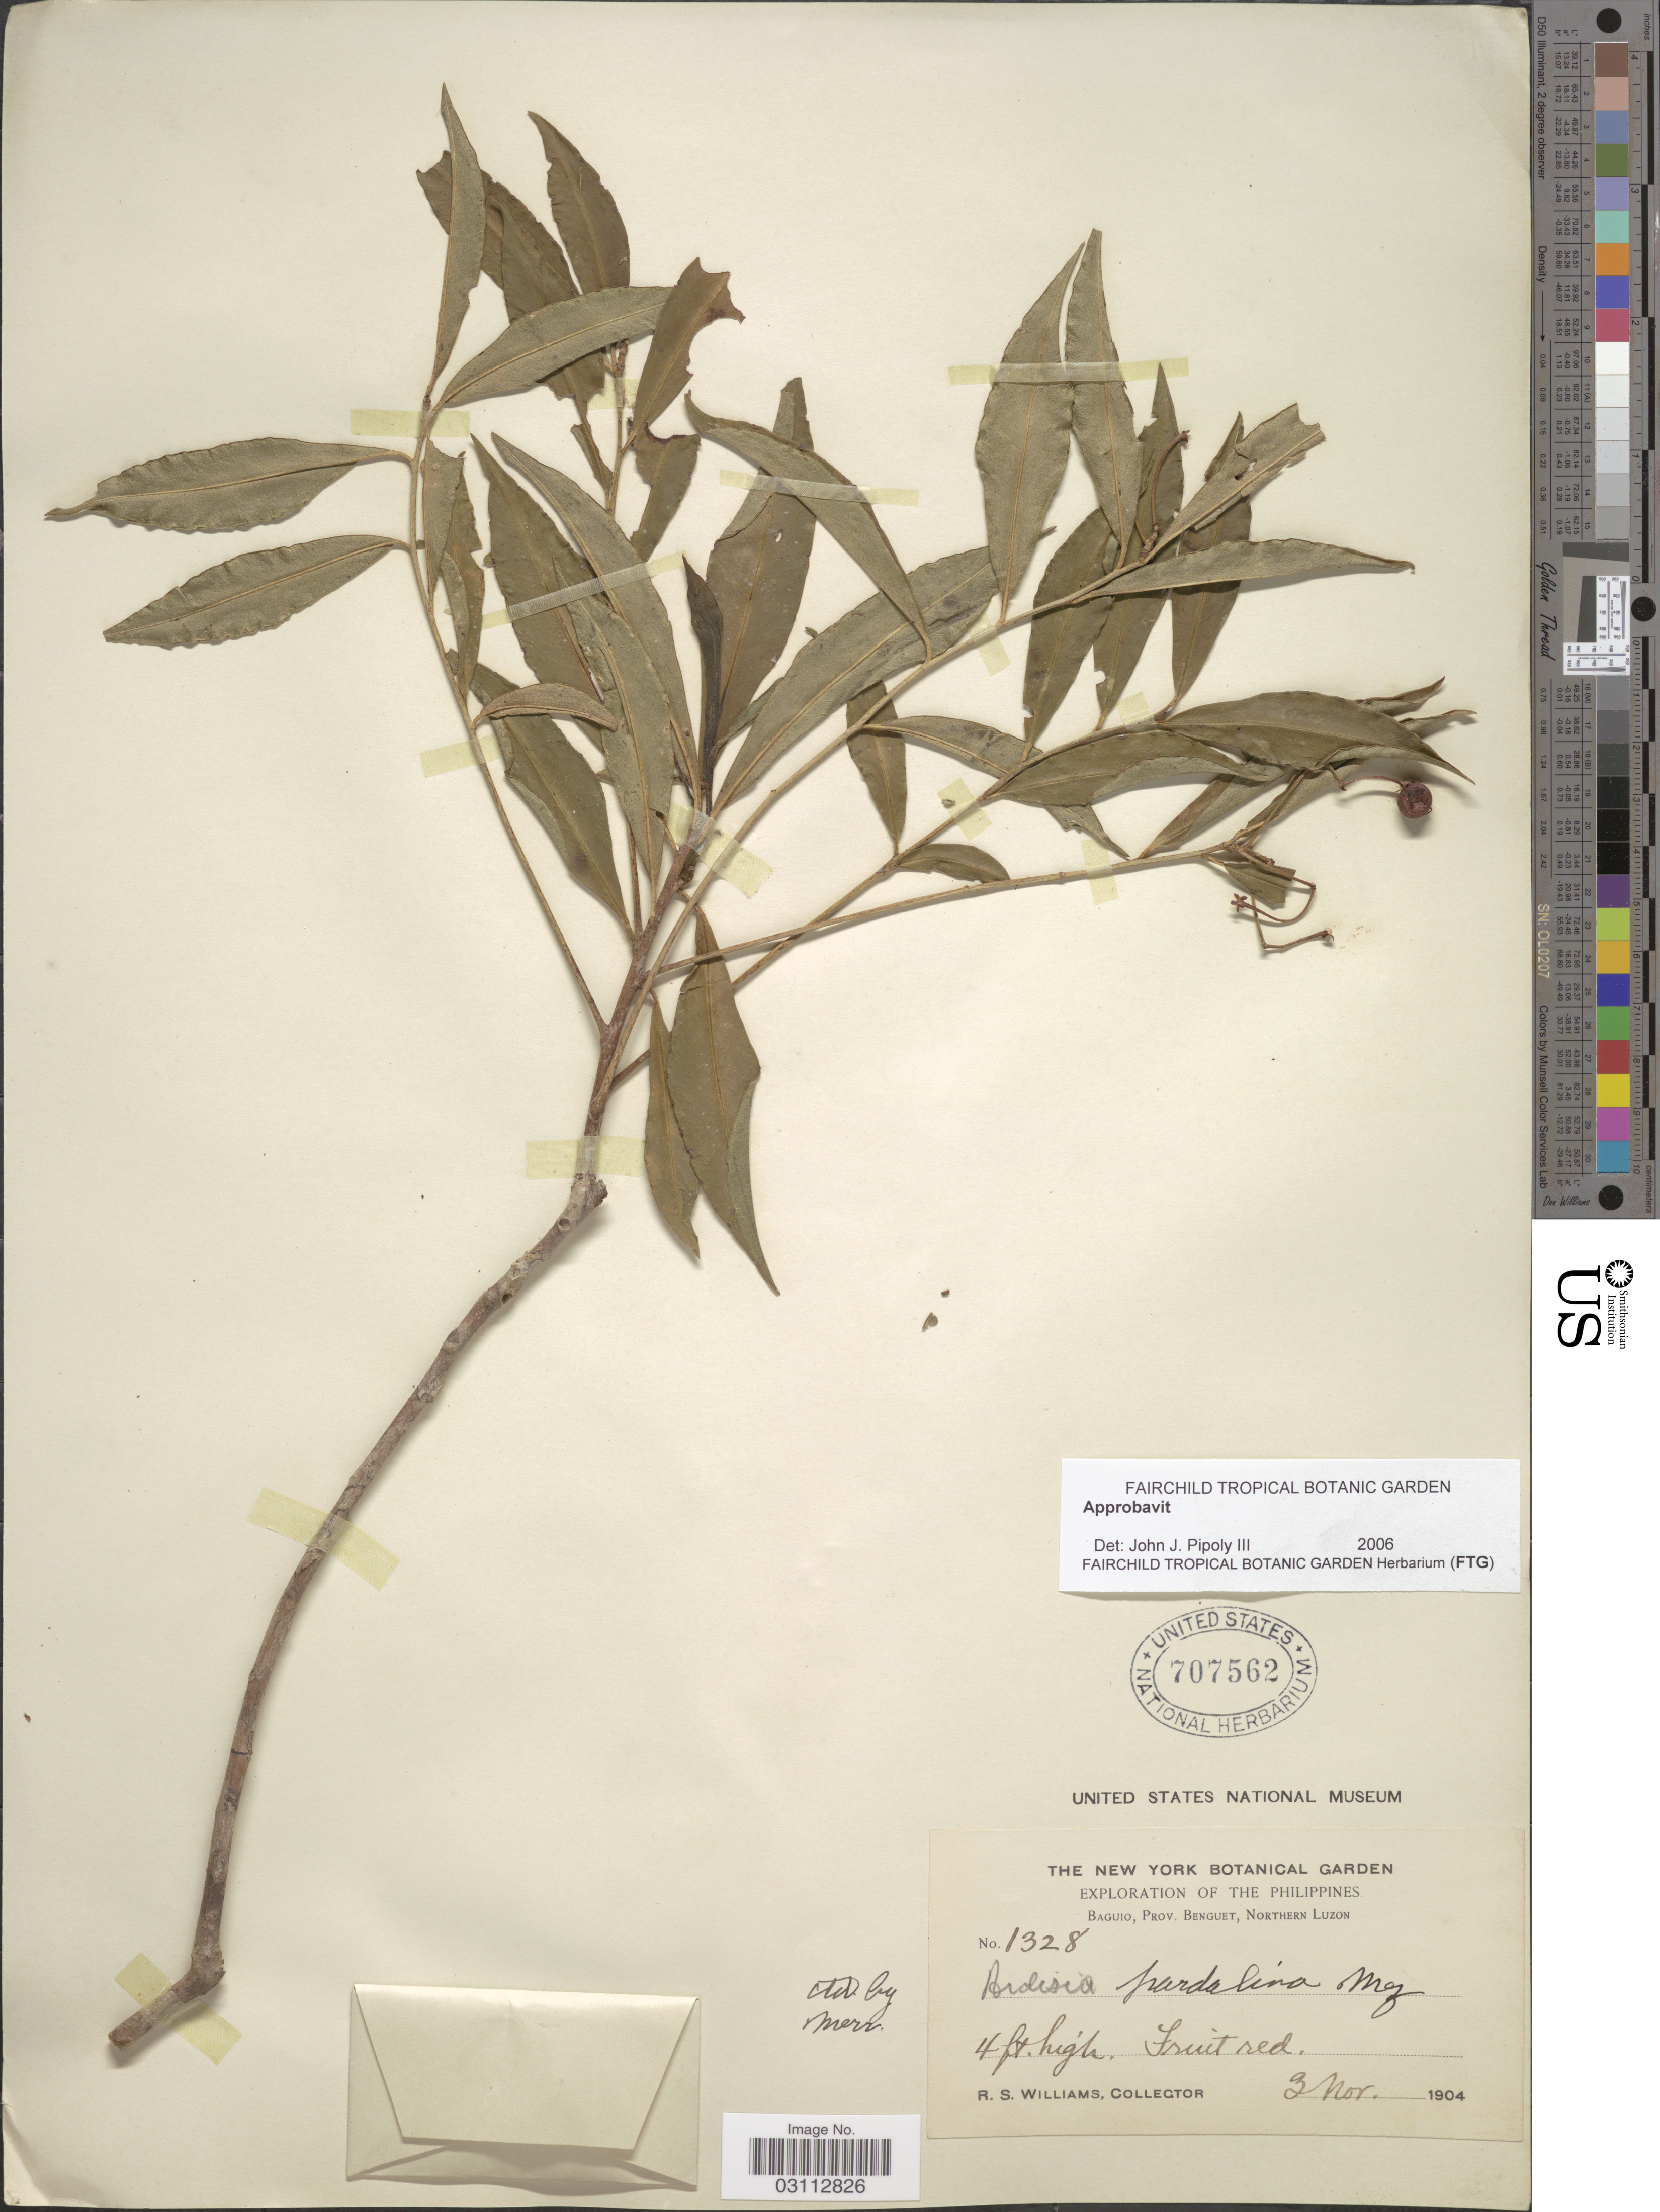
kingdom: Plantae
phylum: Tracheophyta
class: Magnoliopsida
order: Ericales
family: Primulaceae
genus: Ardisia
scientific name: Ardisia pardalina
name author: Mez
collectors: R. S. Williams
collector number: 1328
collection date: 1904-11-03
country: Philippines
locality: Baguio, Prov. Benguet, Northern Luzon.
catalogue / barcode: US 707562